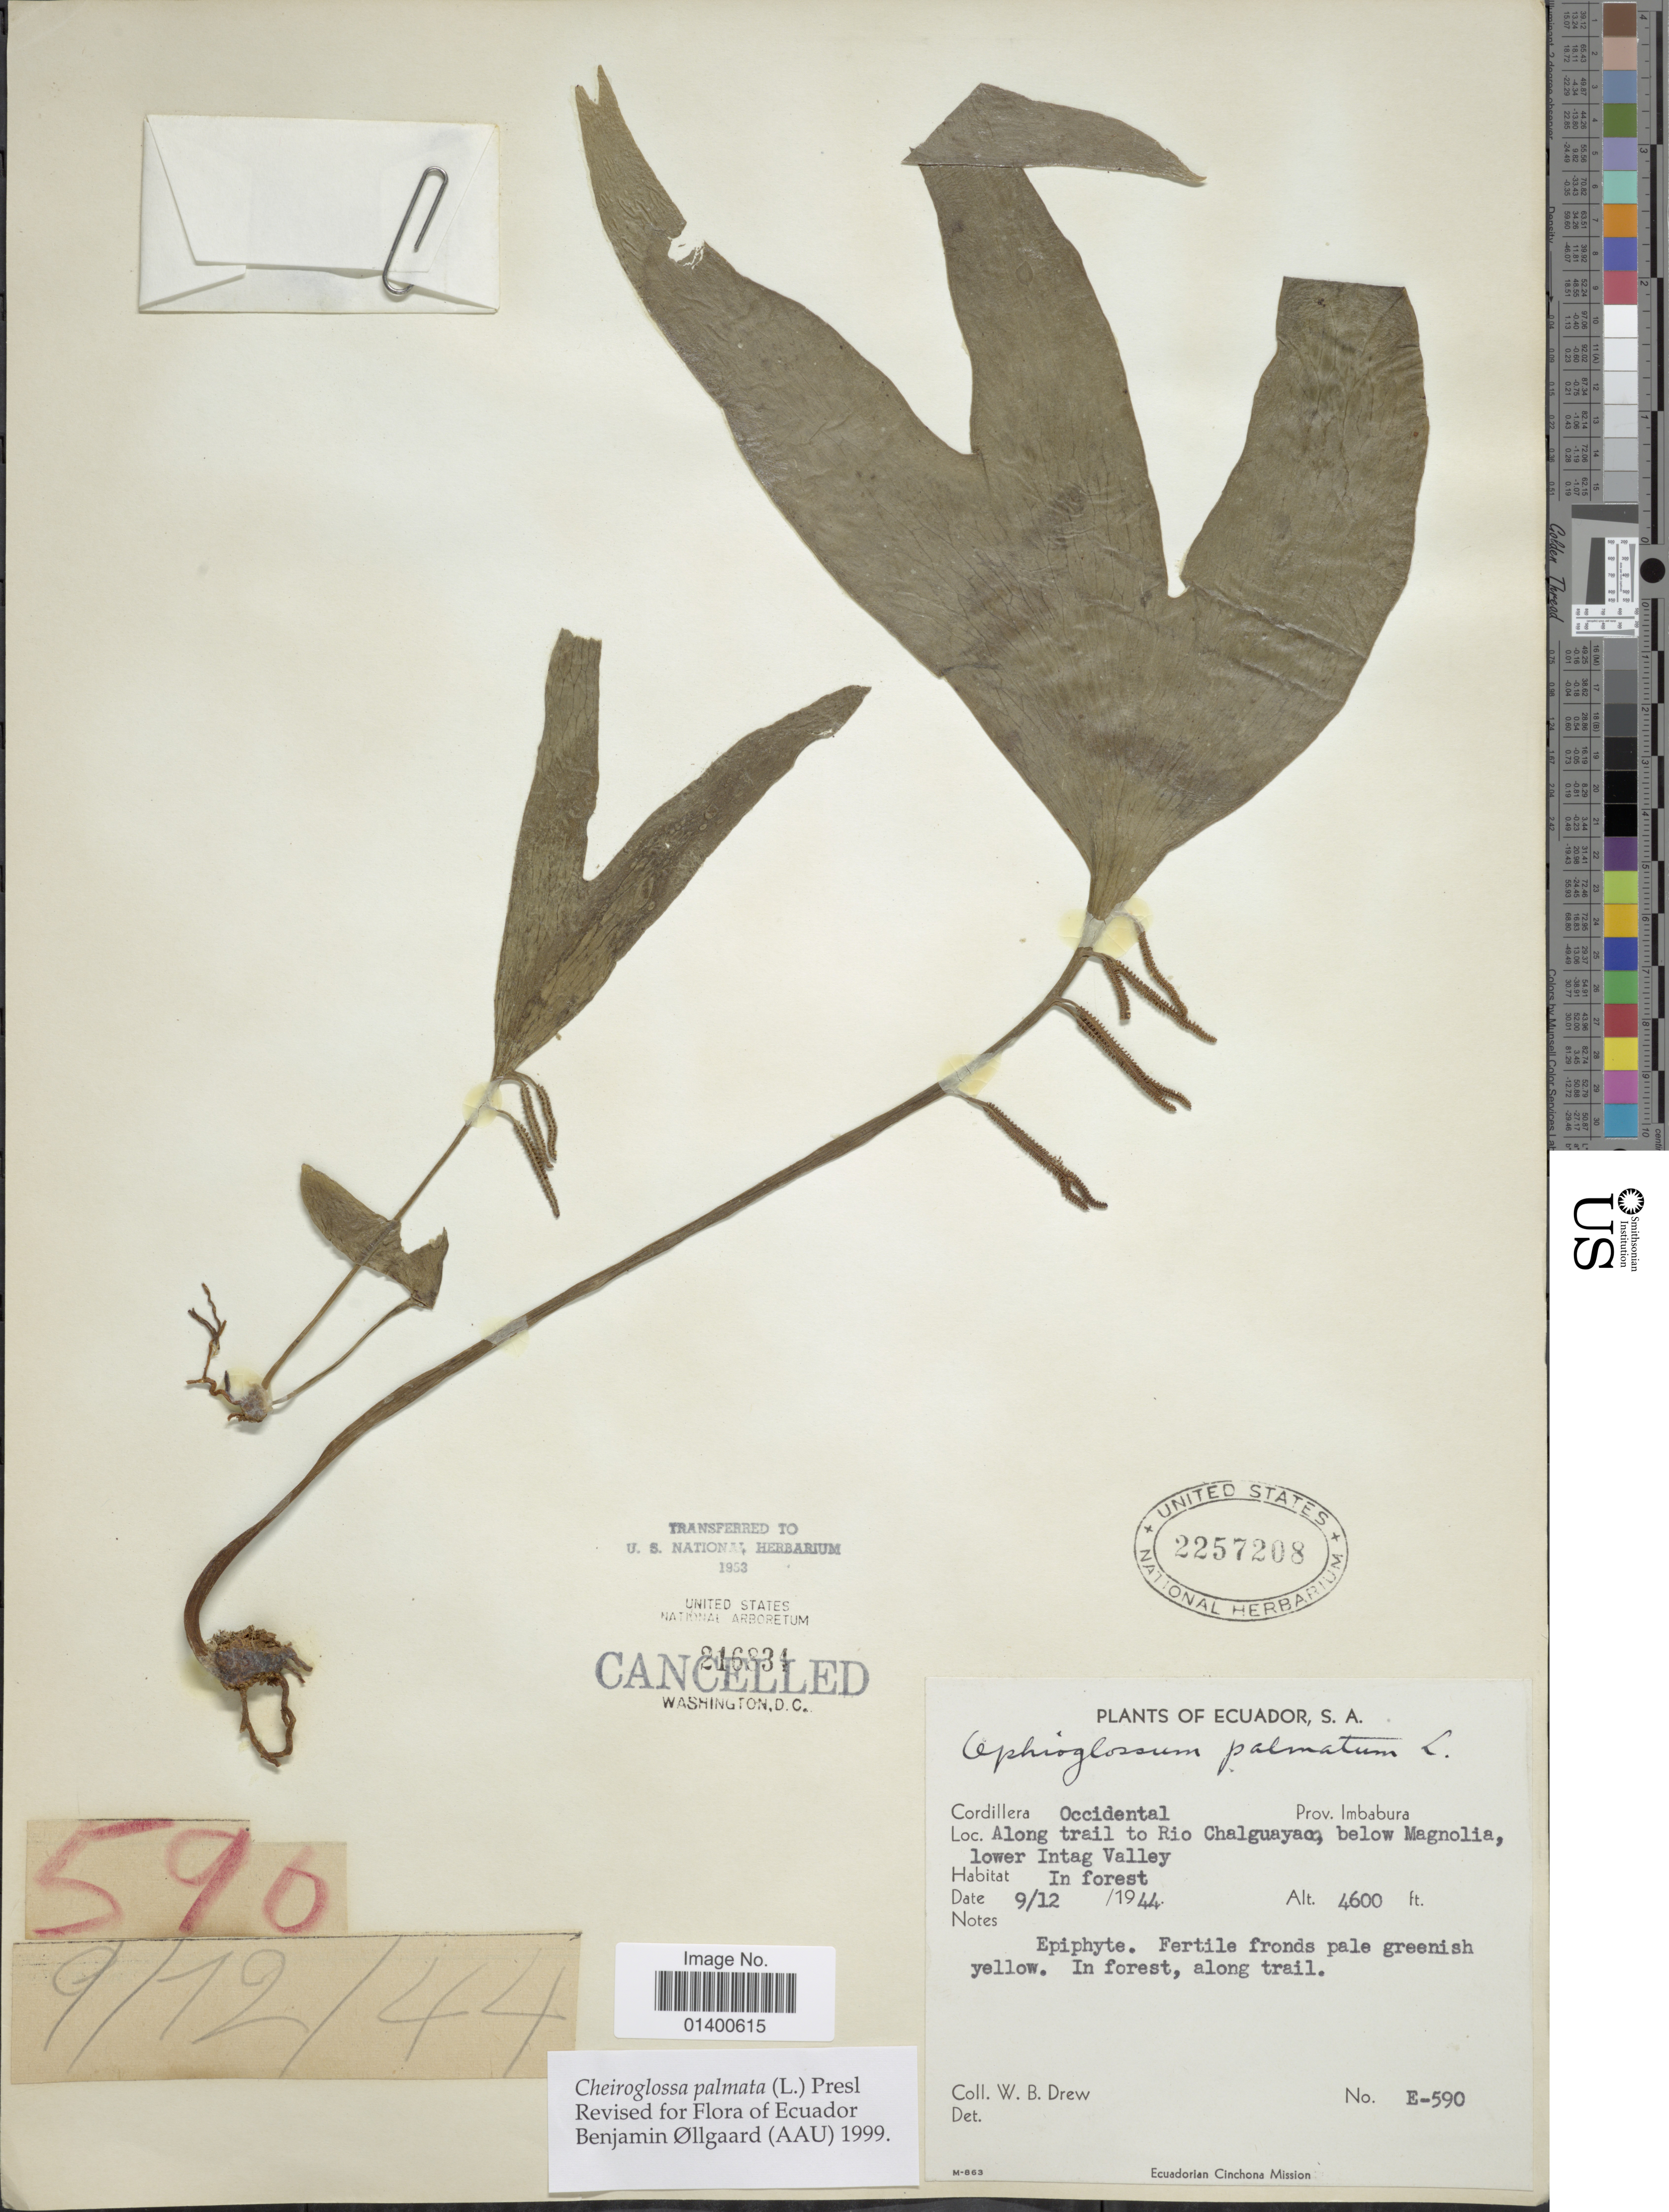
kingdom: Plantae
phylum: Tracheophyta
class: Polypodiopsida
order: Ophioglossales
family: Ophioglossaceae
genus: Cheiroglossa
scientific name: Cheiroglossa palmata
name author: (L.) C. Presl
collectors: W. B. Drew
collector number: E-590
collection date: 1944-12-09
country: Ecuador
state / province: Imbabura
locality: S, A. Cordillera Occidental, along trail to Rio Chalguayaco, below Magnolia, lower Intag Valley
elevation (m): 1402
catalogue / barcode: US 2257208